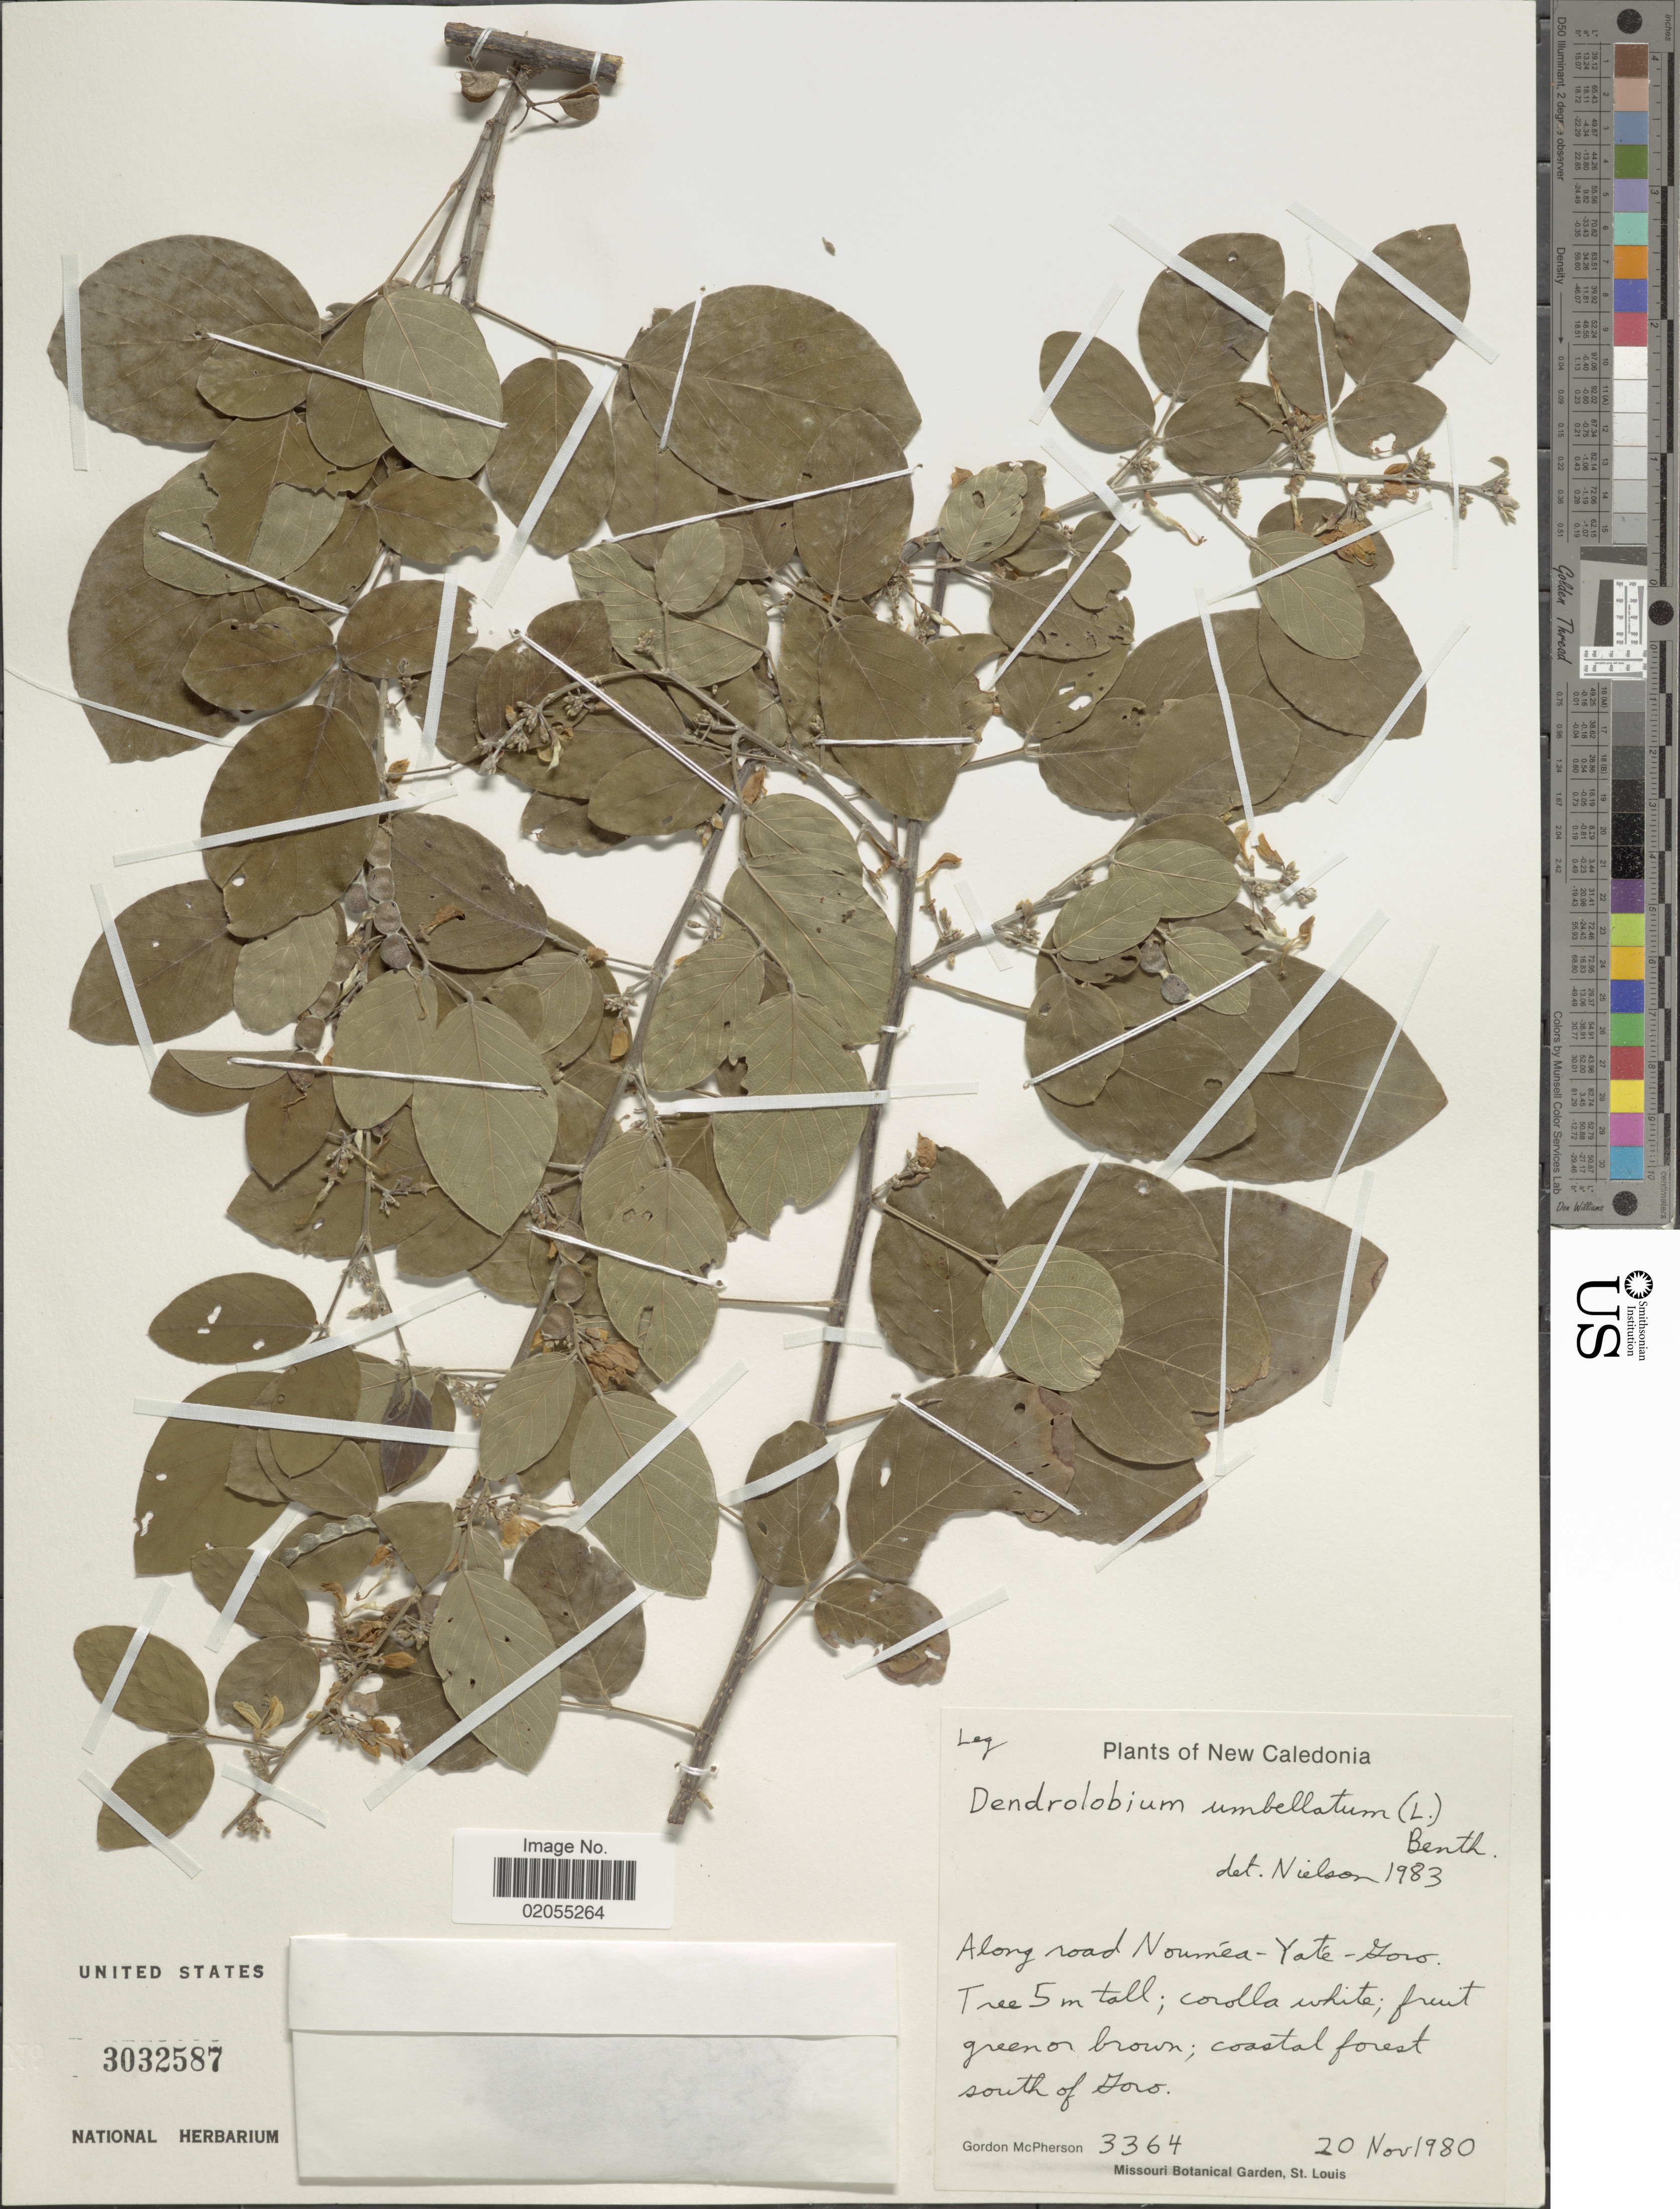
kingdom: Plantae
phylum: Tracheophyta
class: Magnoliopsida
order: Fabales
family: Fabaceae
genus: Dendrolobium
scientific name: Dendrolobium umbellatum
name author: (L.) Benth.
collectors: G. D. McPherson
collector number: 3364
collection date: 1980-11-20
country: New Caledonia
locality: Along road Noumea-Yate-Zoro, south of Zoro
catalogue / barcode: US 3032587